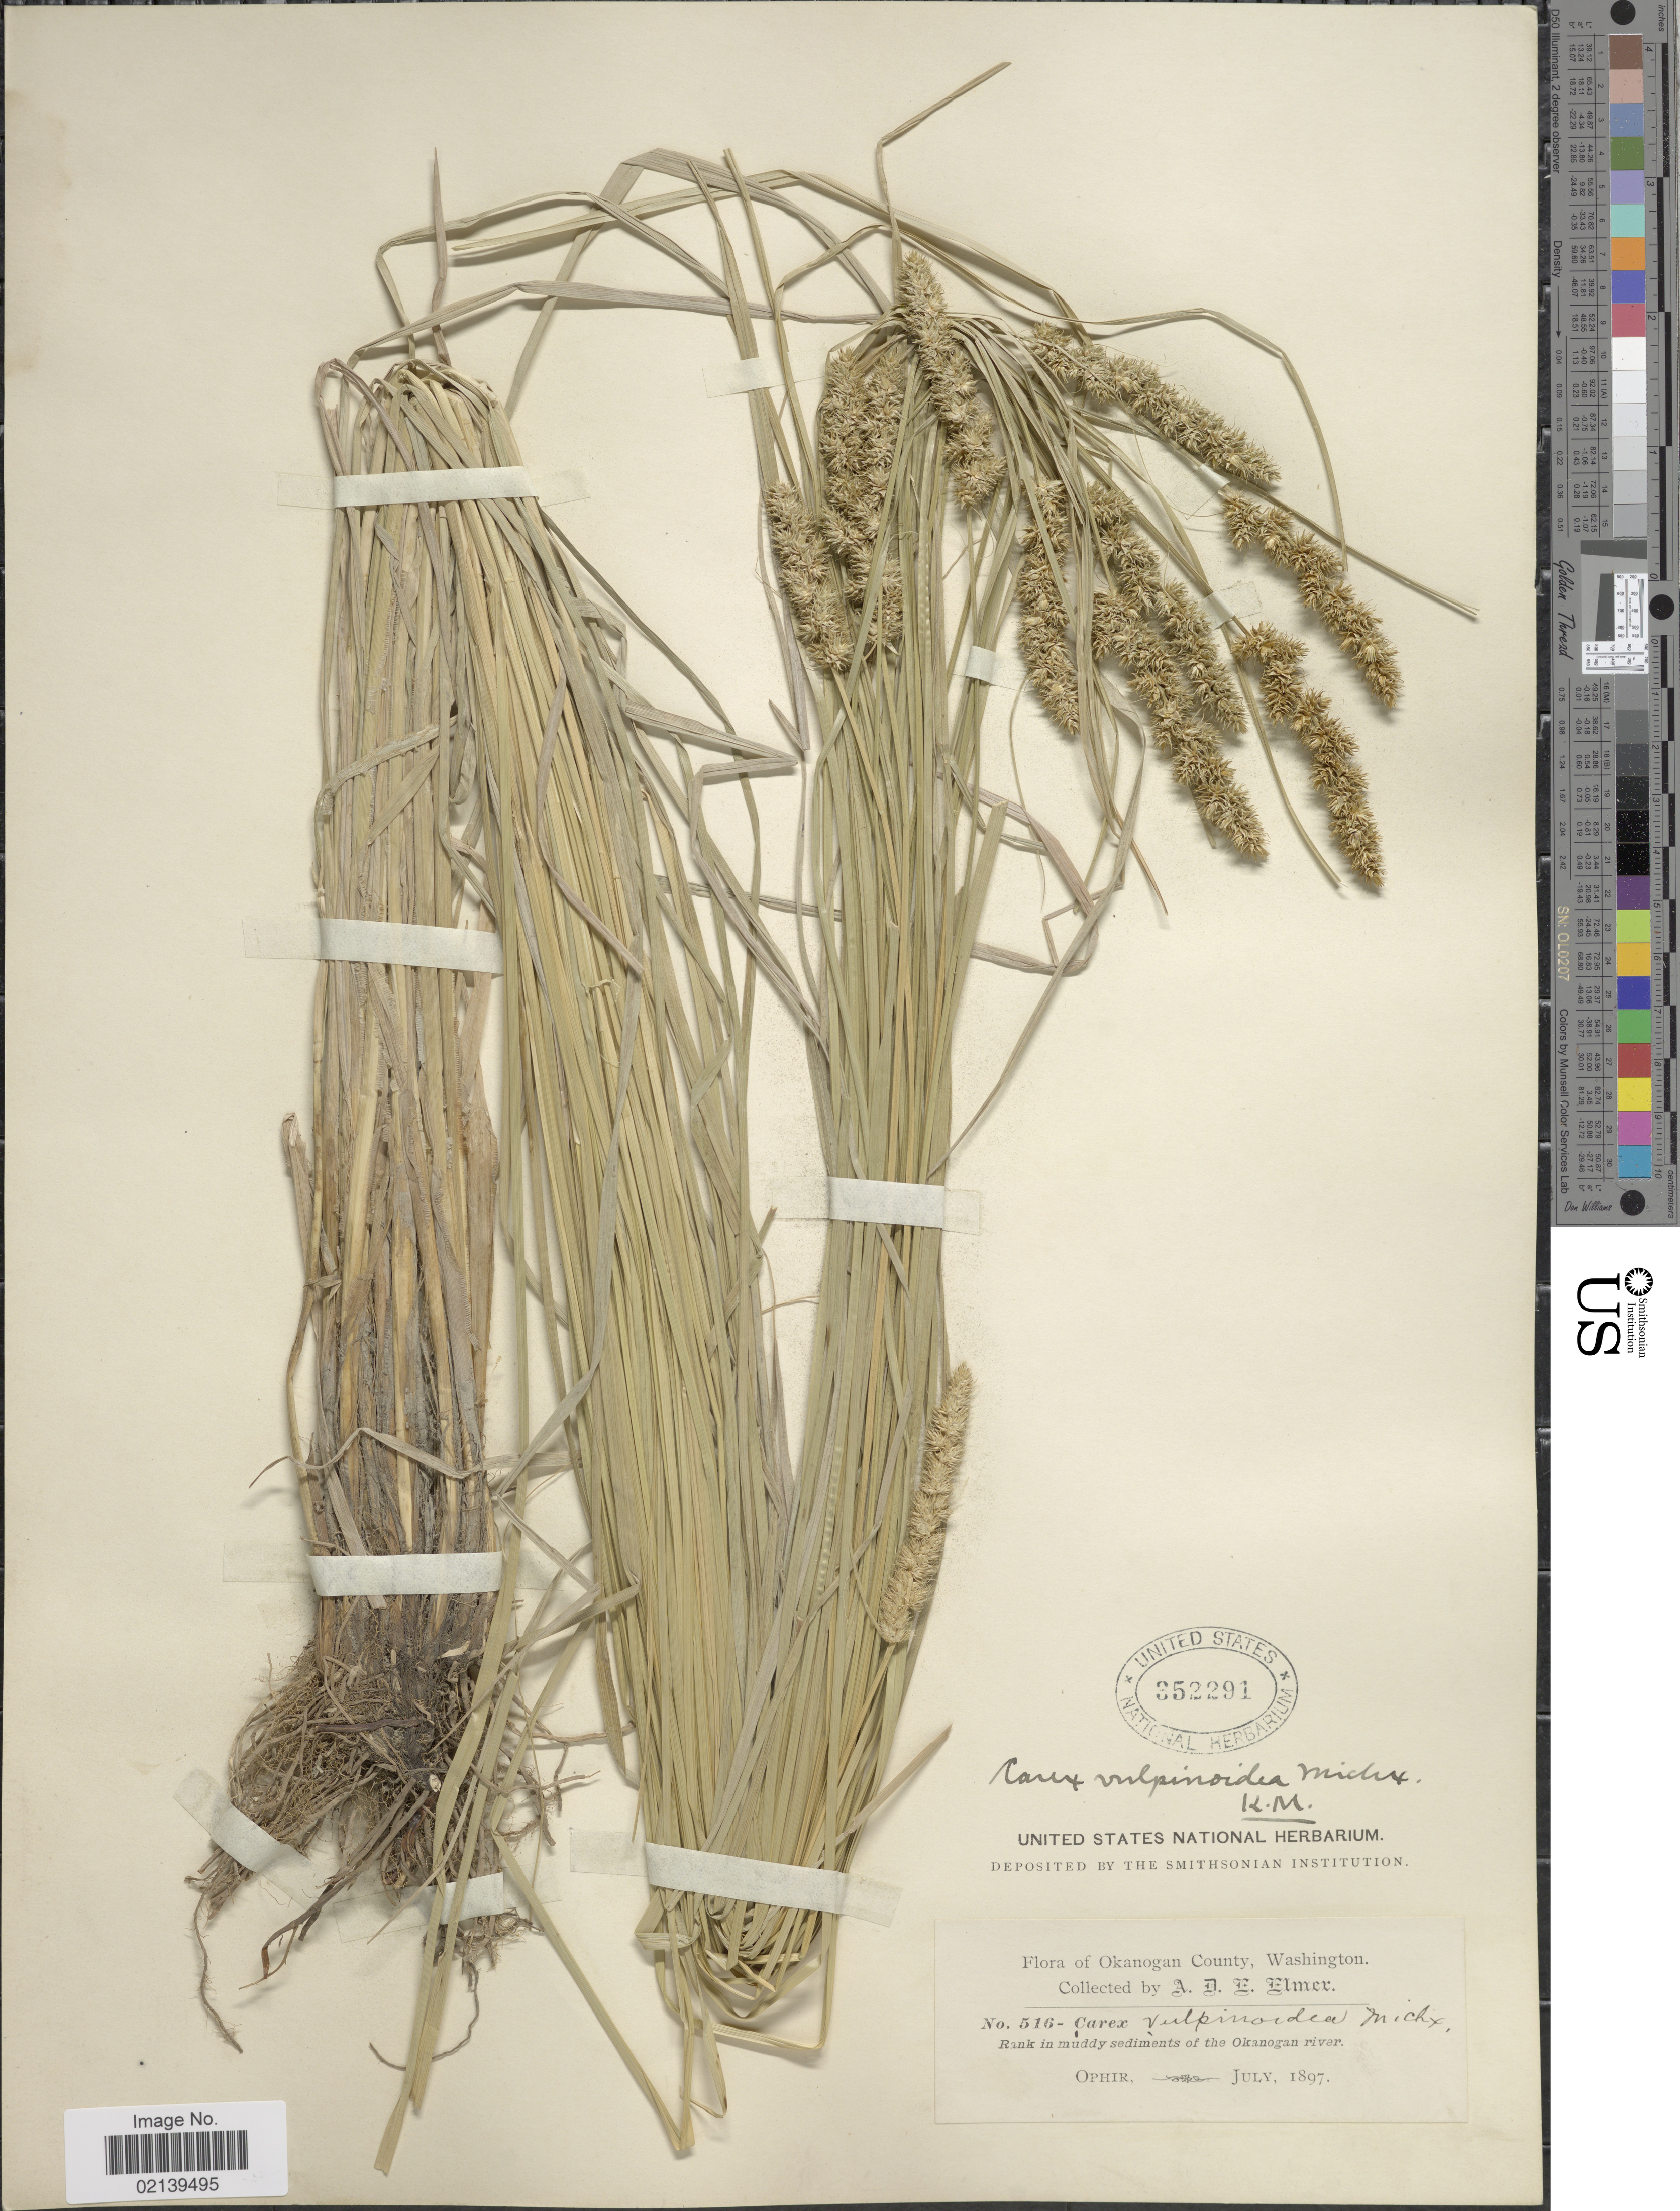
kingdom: Plantae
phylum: Tracheophyta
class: Liliopsida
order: Poales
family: Cyperaceae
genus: Carex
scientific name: Carex vulpinoidea Michx.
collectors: A. D. E. Elmer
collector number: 516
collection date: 1897-07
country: United States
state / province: Washington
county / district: Okanogan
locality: Okanogan County, Washington, Rank in muddy sediments of the Okanogan River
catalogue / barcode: US 352291